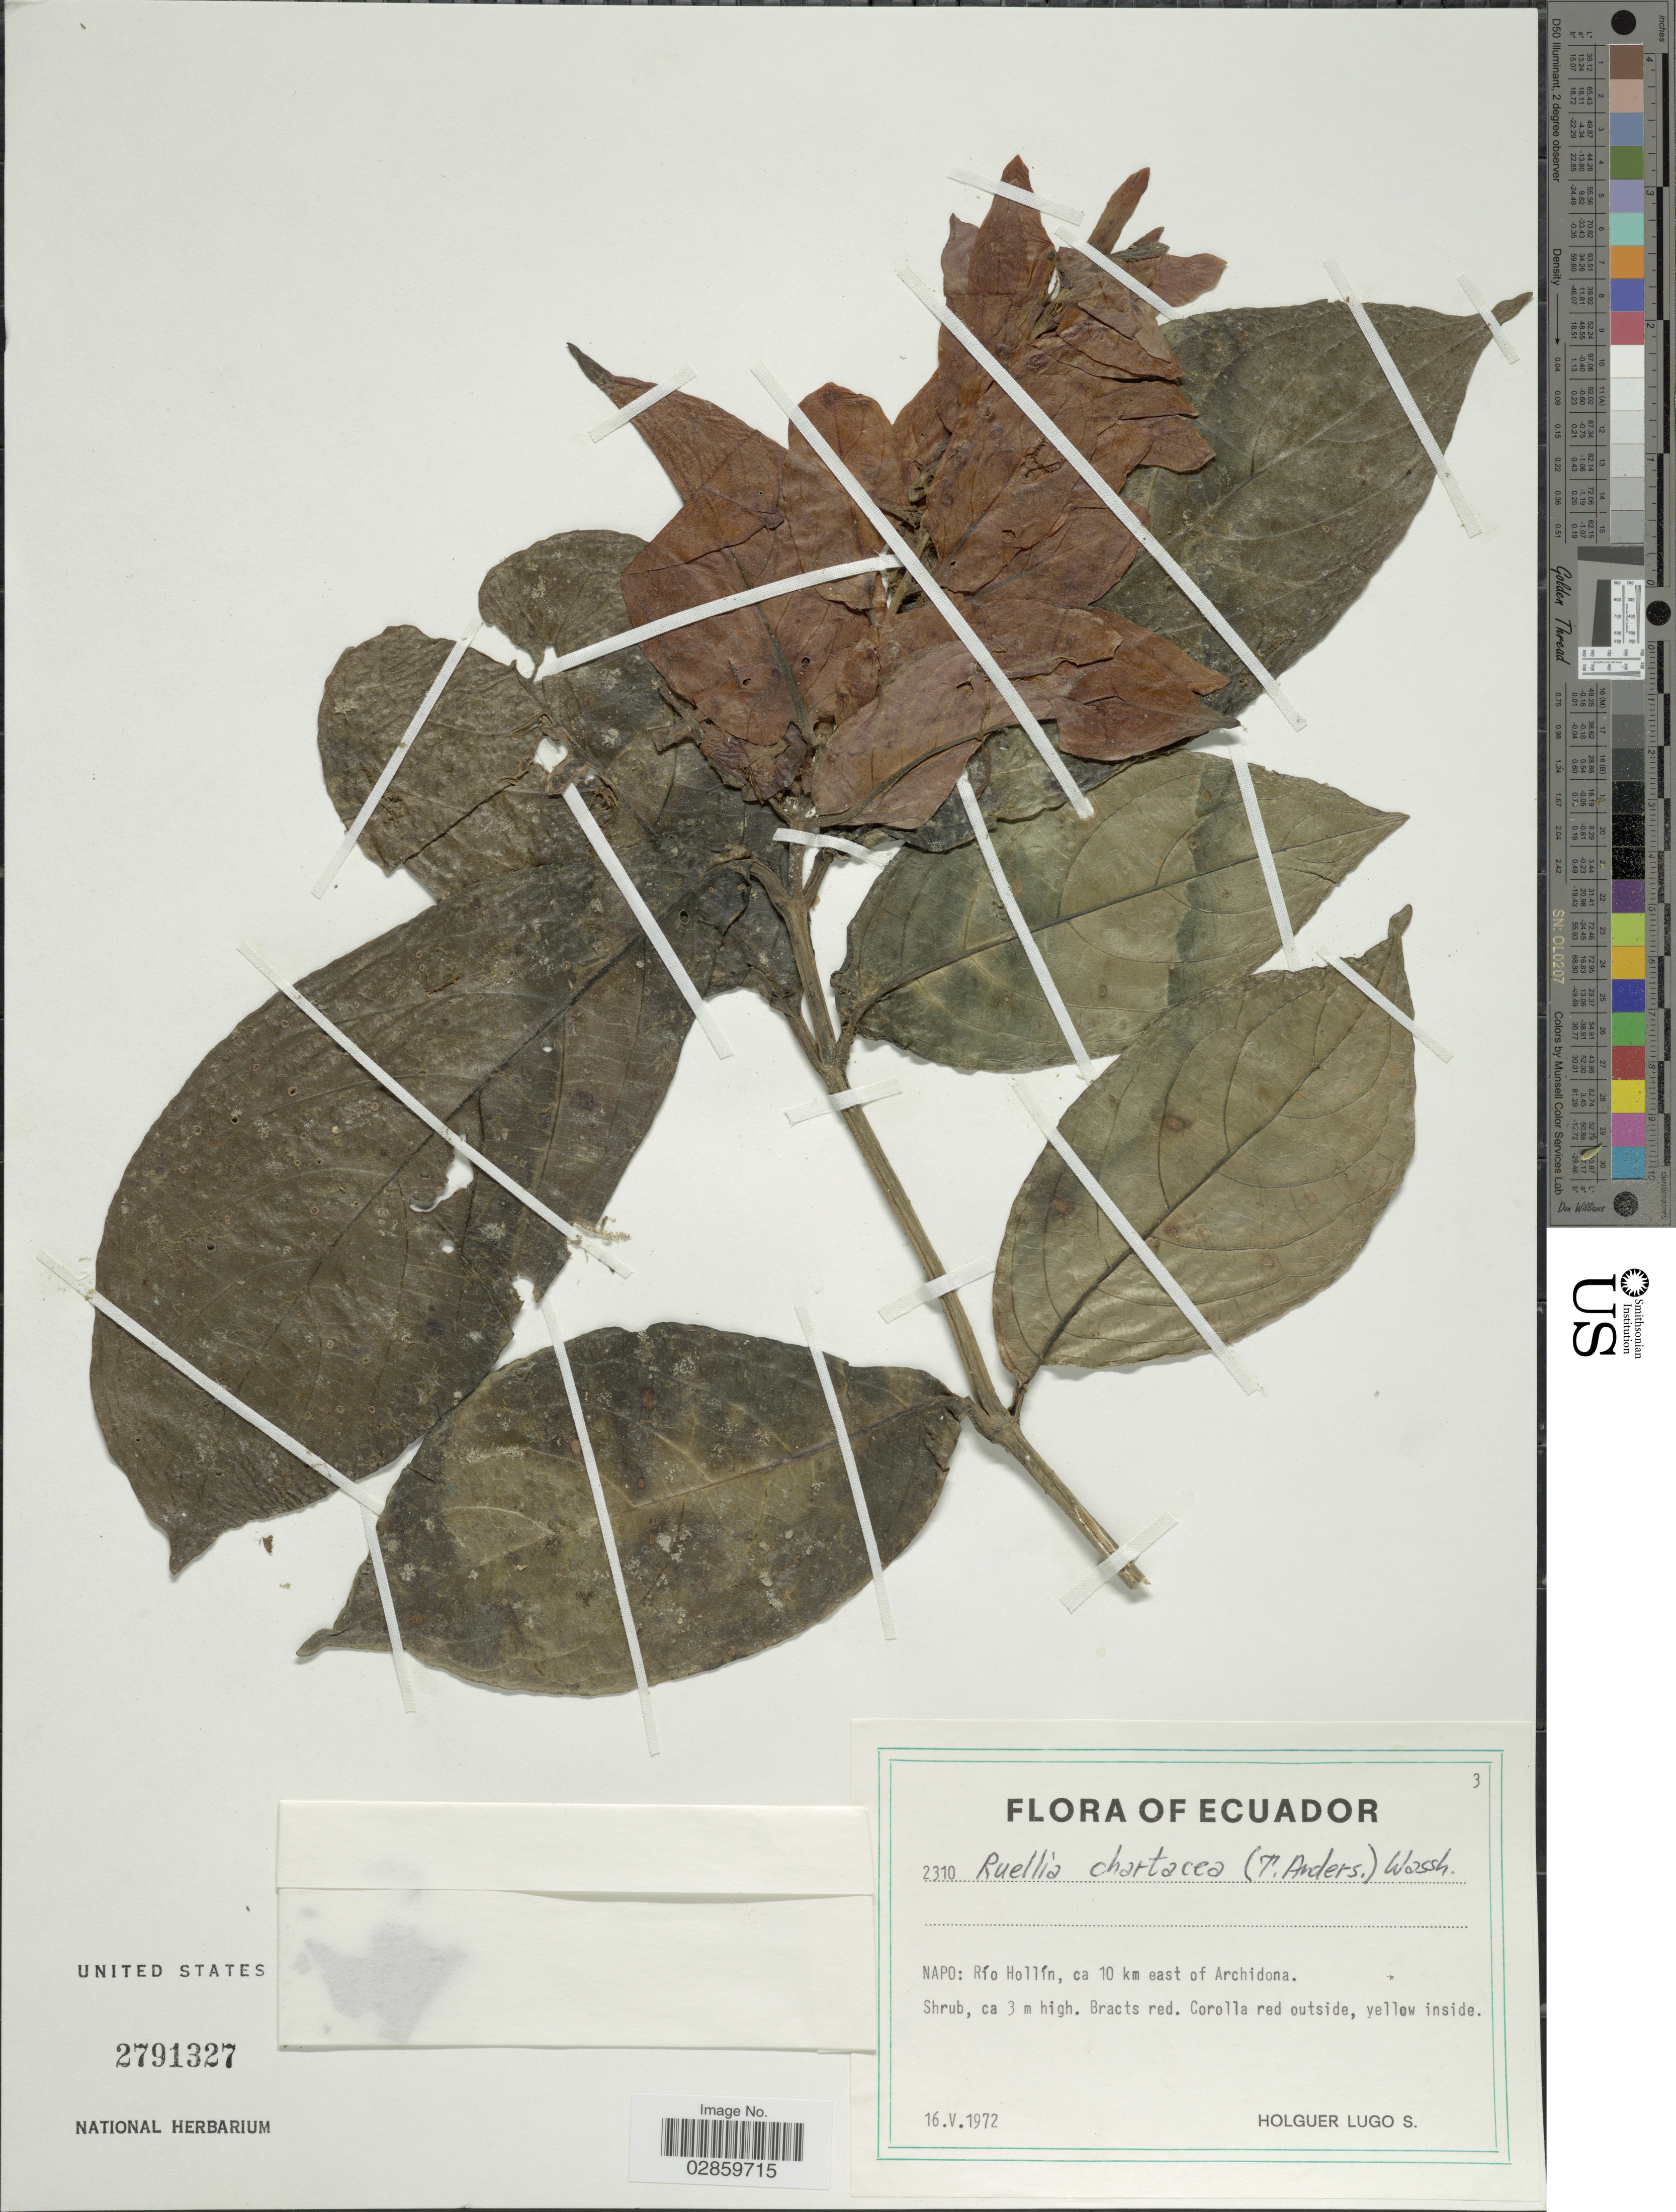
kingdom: Plantae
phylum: Tracheophyta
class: Magnoliopsida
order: Lamiales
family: Acanthaceae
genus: Ruellia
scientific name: Ruellia chartacea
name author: (T. Anderson) Wassh.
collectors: H. Lugo S.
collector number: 2310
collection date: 1972-05-16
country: Ecuador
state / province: Napo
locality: Río Hollín, ca 10 km east of Archidona.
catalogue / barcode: US 2791327